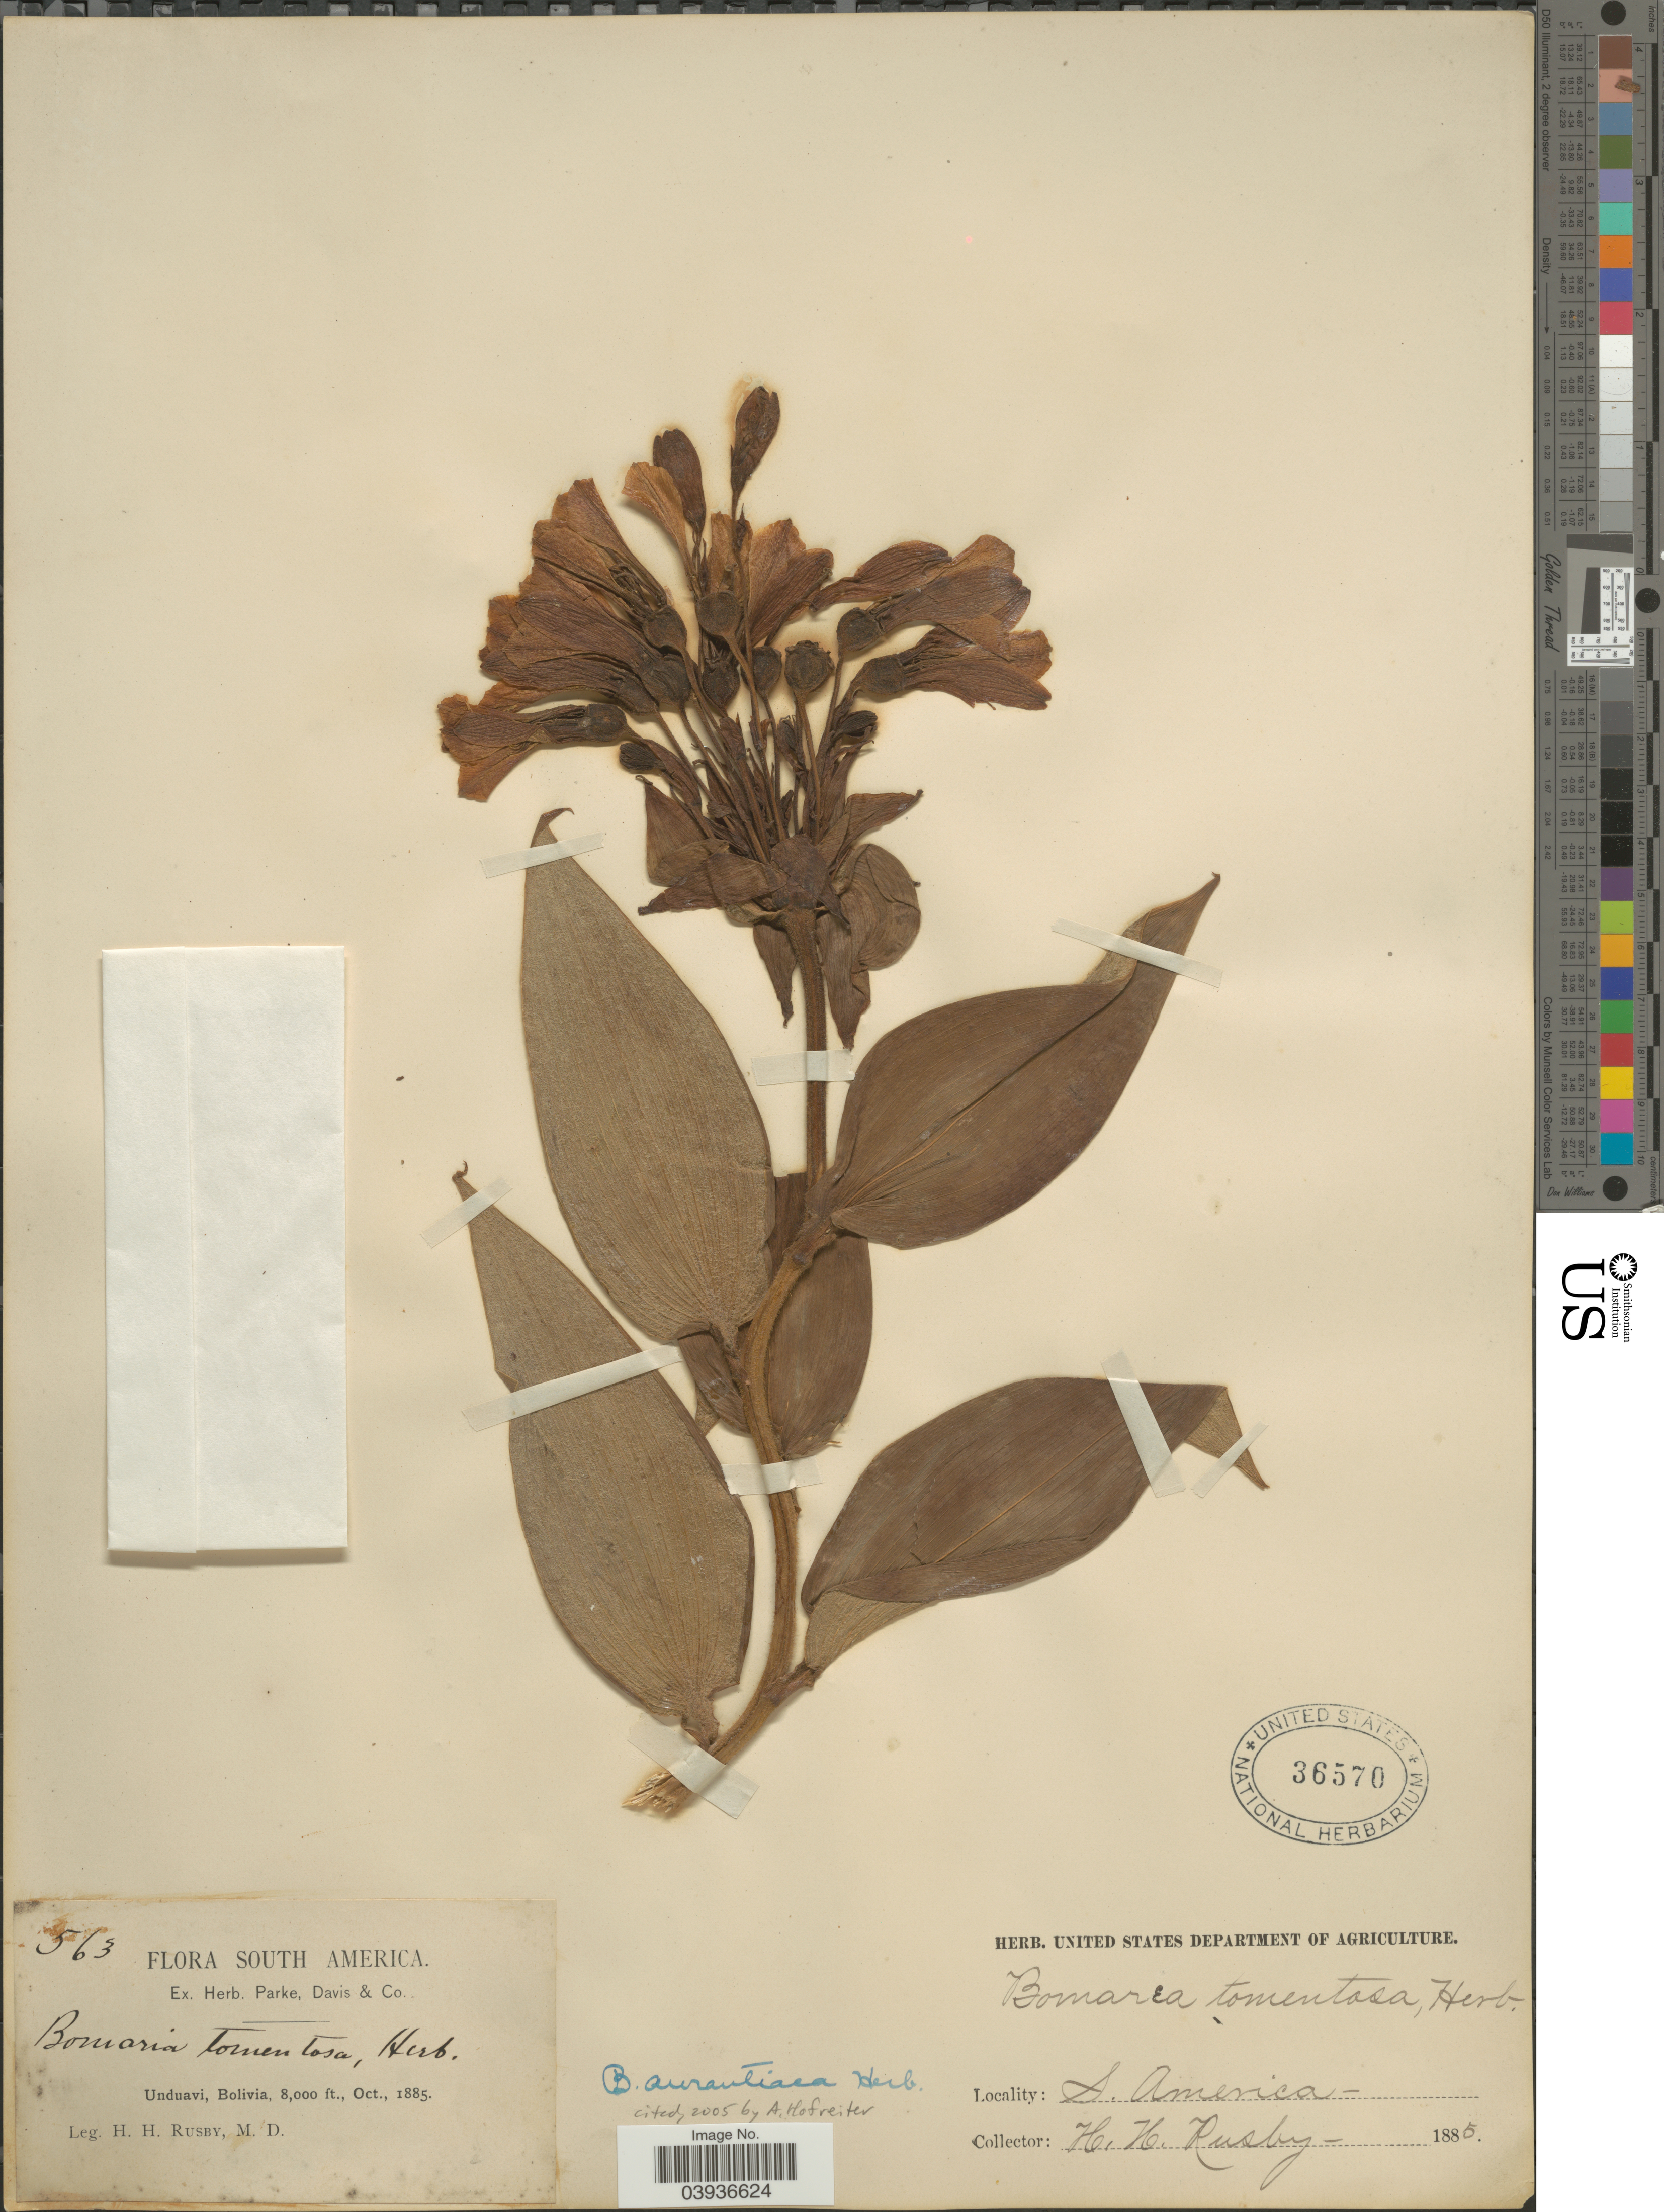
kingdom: Plantae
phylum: Tracheophyta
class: Liliopsida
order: Liliales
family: Alstroemeriaceae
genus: Bomarea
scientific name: Bomarea aurantiaca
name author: Herb.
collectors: H. H. Rusby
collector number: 563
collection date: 1885-10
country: Bolivia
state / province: La Paz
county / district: Nor Yungas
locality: Unduavi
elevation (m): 2438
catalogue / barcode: US 36570